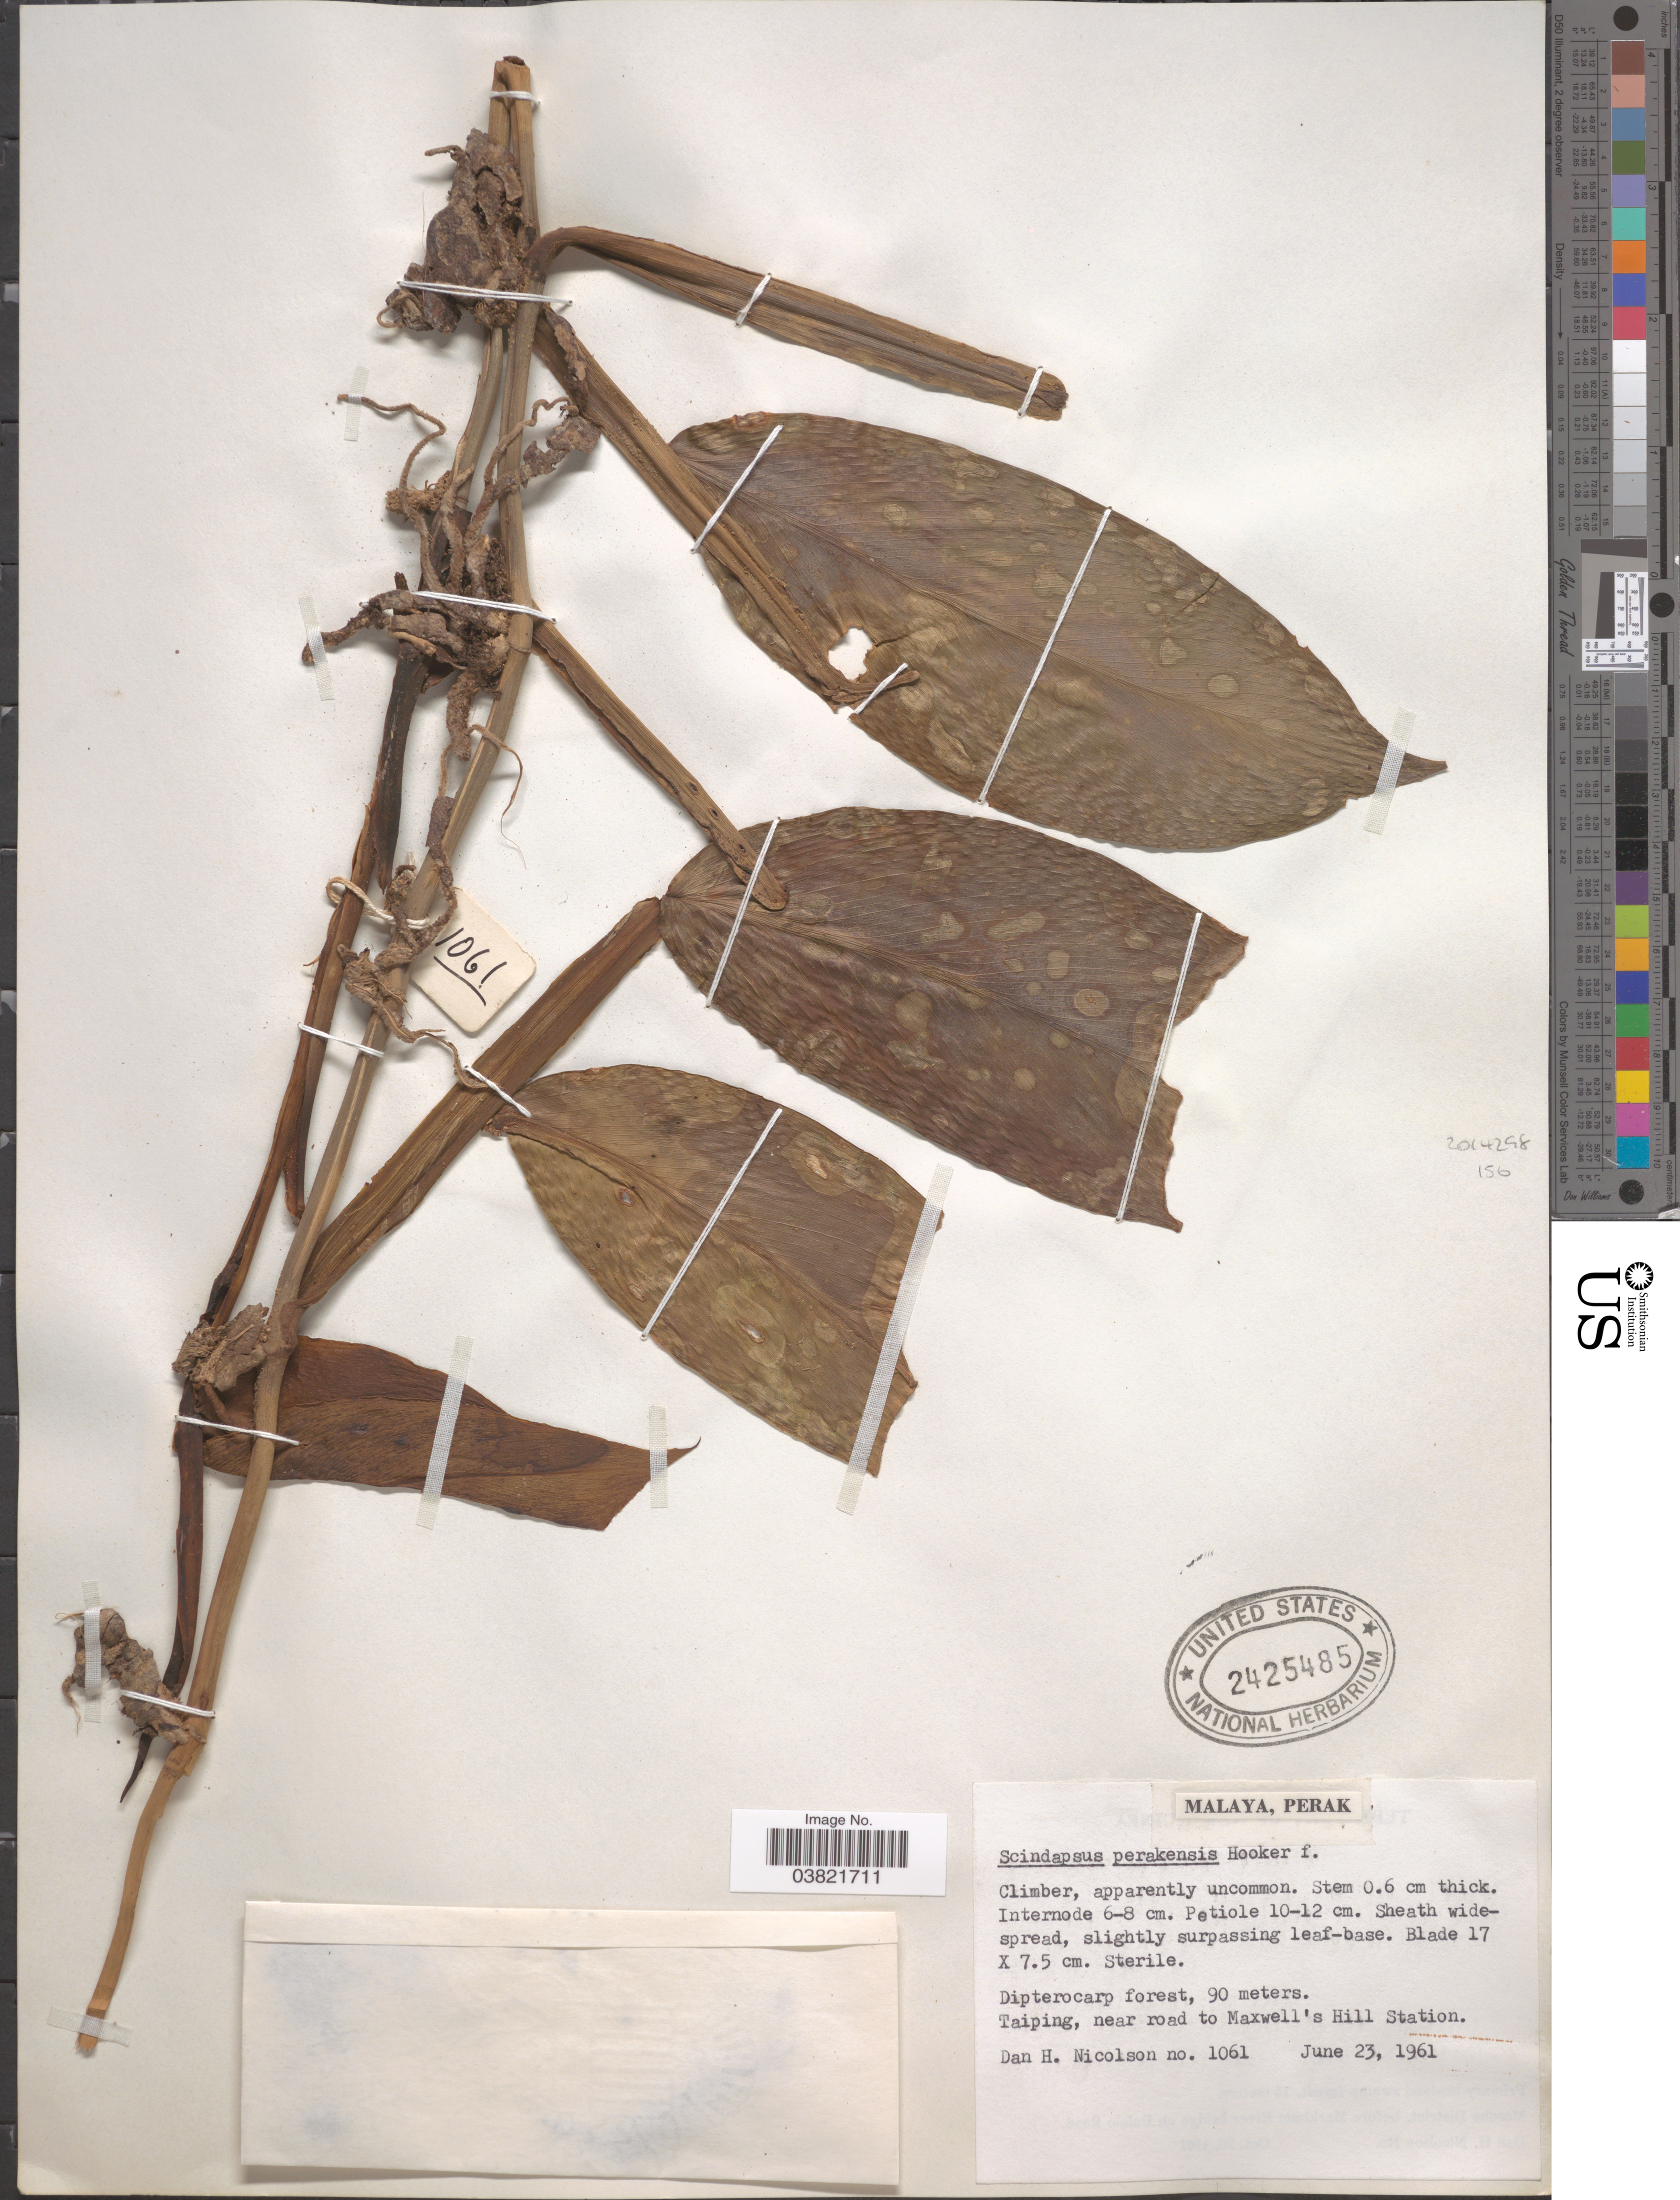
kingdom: Plantae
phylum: Tracheophyta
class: Liliopsida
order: Alismatales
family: Araceae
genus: Scindapsus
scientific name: Scindapsus perakensis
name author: Hook. f.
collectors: D. H. Nicolson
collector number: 1061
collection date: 1961-06-23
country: Malaysia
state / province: Perak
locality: Malaya, Dipterocarp forest. Taiping, near road to Maxwell's Hill Station.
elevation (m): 90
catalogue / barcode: US 2425485